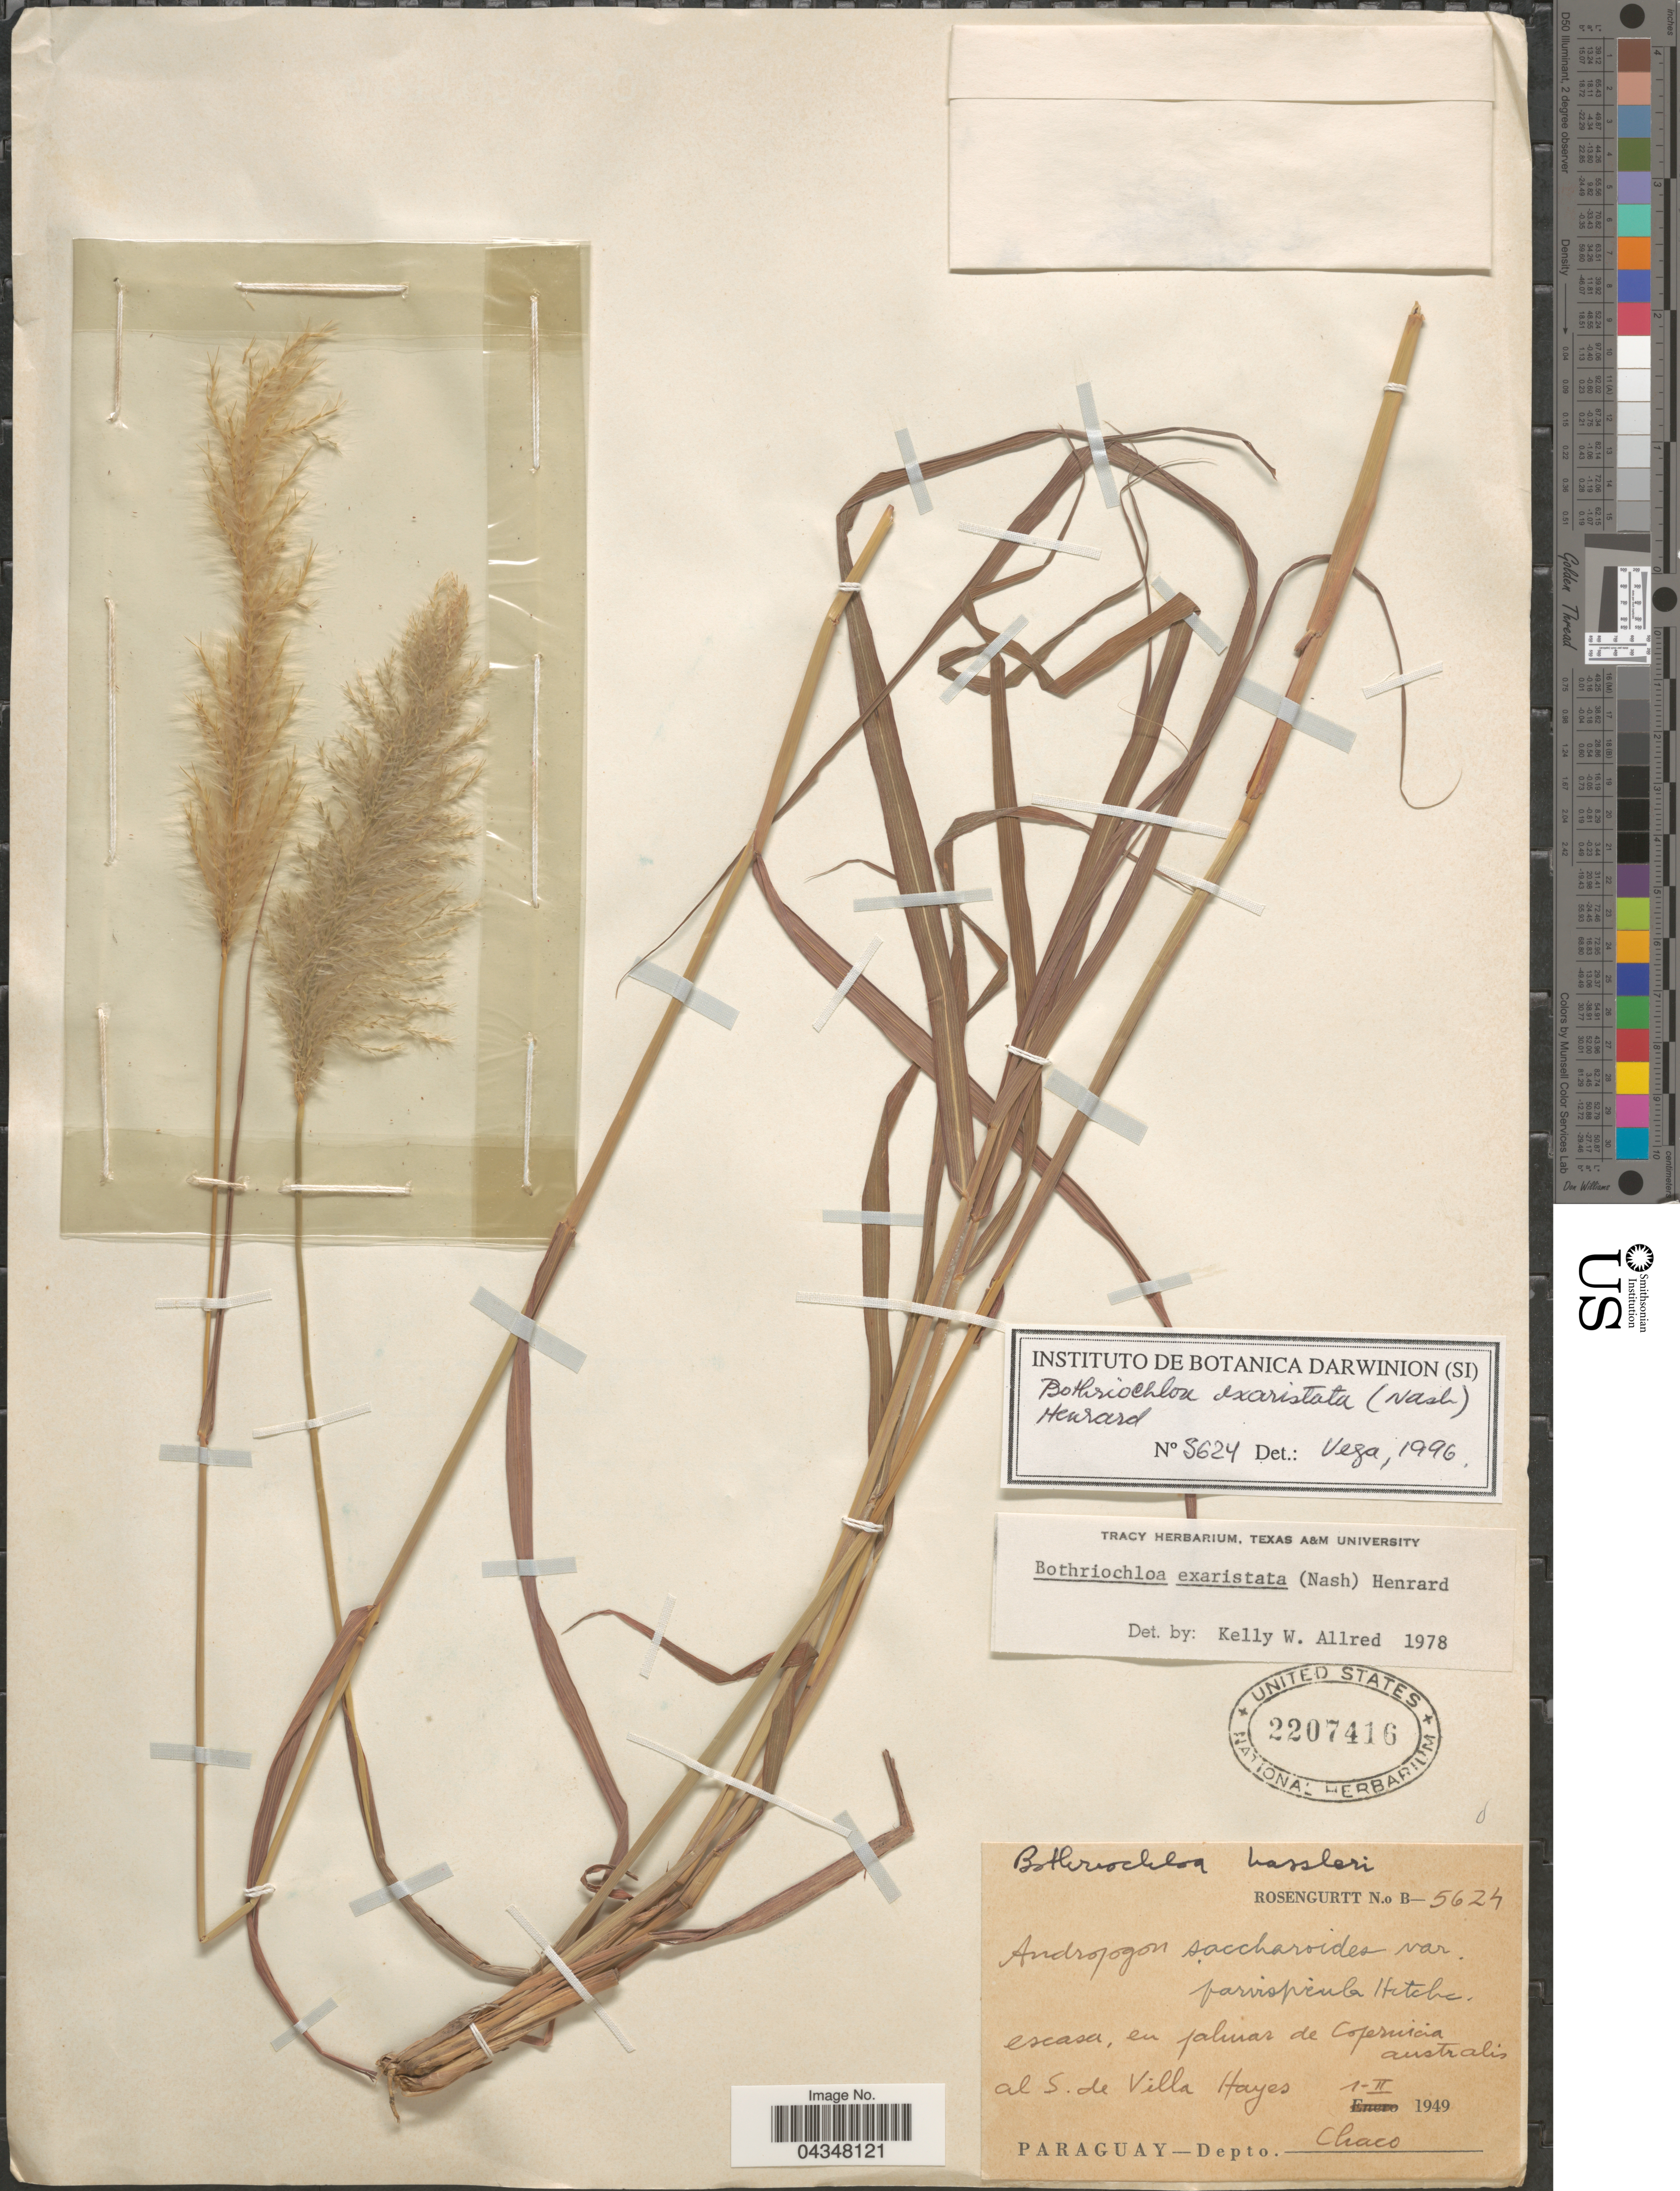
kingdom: Plantae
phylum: Tracheophyta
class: Liliopsida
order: Poales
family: Poaceae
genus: Bothriochloa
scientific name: Bothriochloa exaristata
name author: (Nash) Henr.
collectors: Rosengurtt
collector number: B-5624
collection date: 1949-02-01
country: Argentina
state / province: Chaco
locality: Escasa, en palmar de Copernicia australis al S. de Villa Hayes. Depto. Chaco.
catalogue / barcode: US 2207416